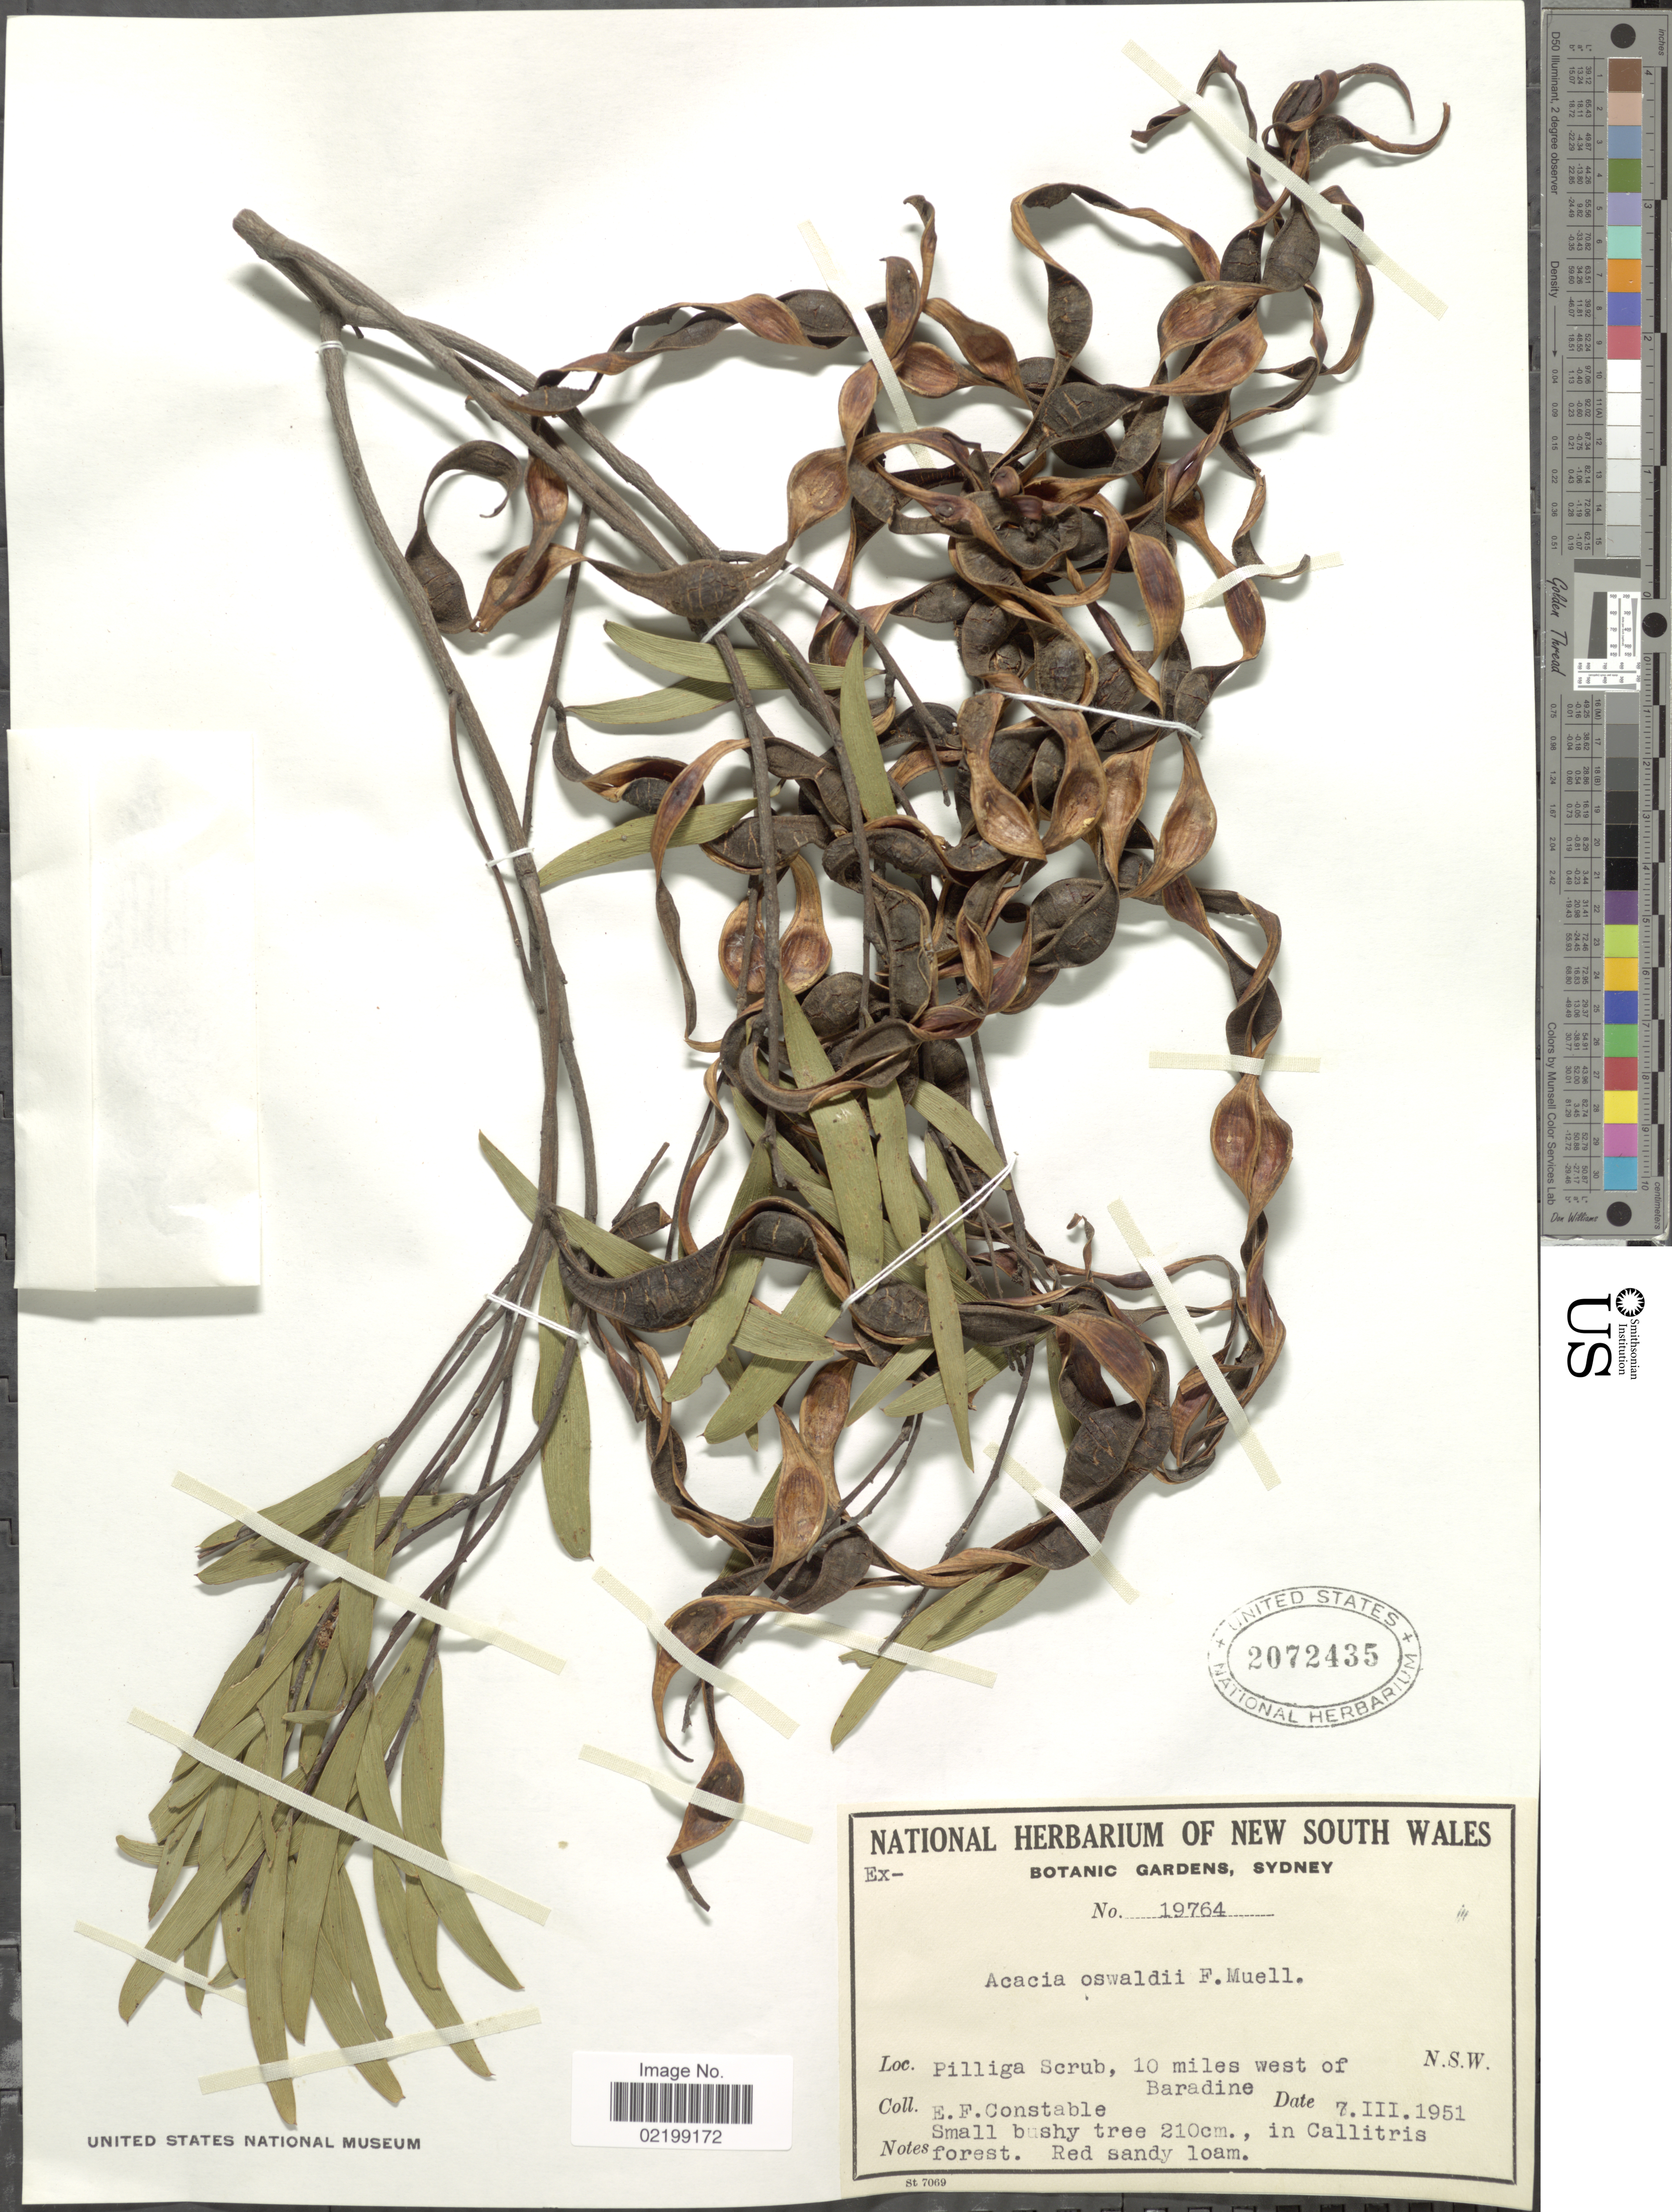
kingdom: Plantae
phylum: Tracheophyta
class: Magnoliopsida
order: Fabales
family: Fabaceae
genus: Acacia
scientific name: Acacia oswaldii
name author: F. Muell.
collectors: E. F. Constable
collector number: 19764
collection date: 1951-03-07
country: Australia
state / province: New South Wales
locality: Pilliga Scrub, 10 miles west of Baradine, forest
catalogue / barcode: US 2072435